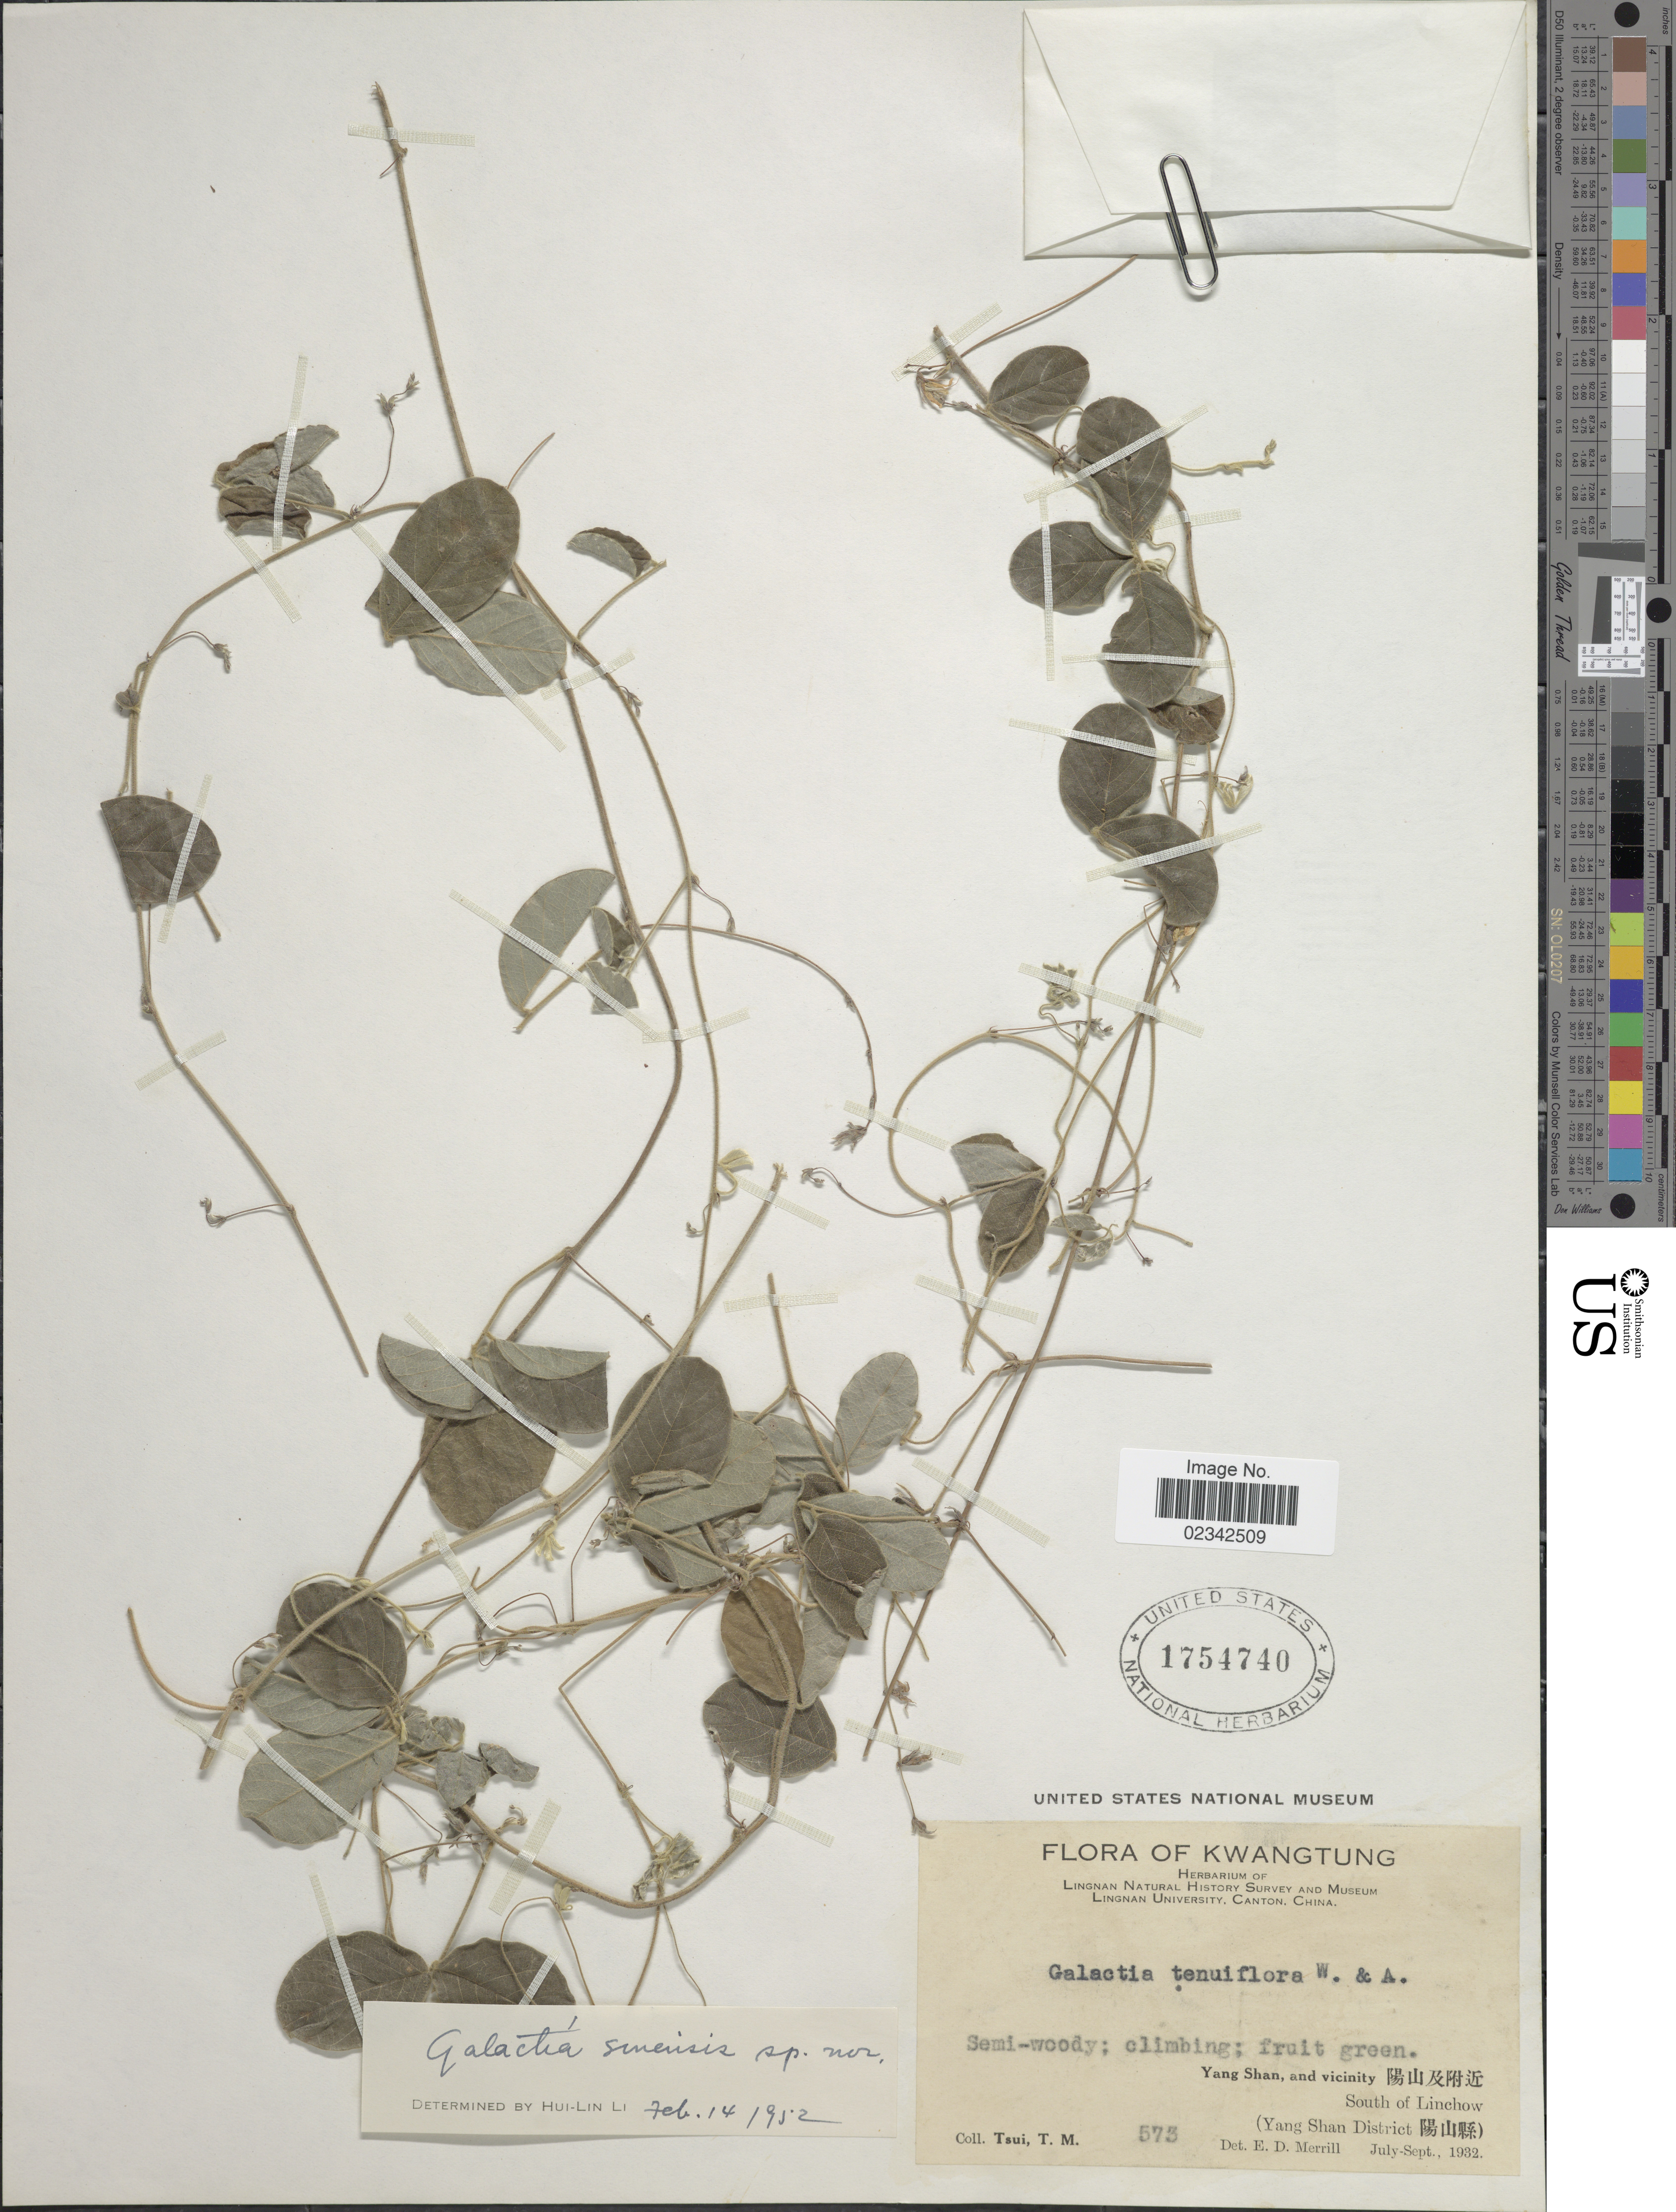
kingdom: Plantae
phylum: Tracheophyta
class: Magnoliopsida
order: Fabales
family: Fabaceae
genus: Galactia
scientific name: Galactia sinensis, sp. nov., ined. 1952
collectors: T. Tsui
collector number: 573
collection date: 1932-07/1932-09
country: China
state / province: Guangdong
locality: Kwangtung, Yang Shan, and vicinity, south of Linchow (Yang Shan District)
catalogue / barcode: US 1754740